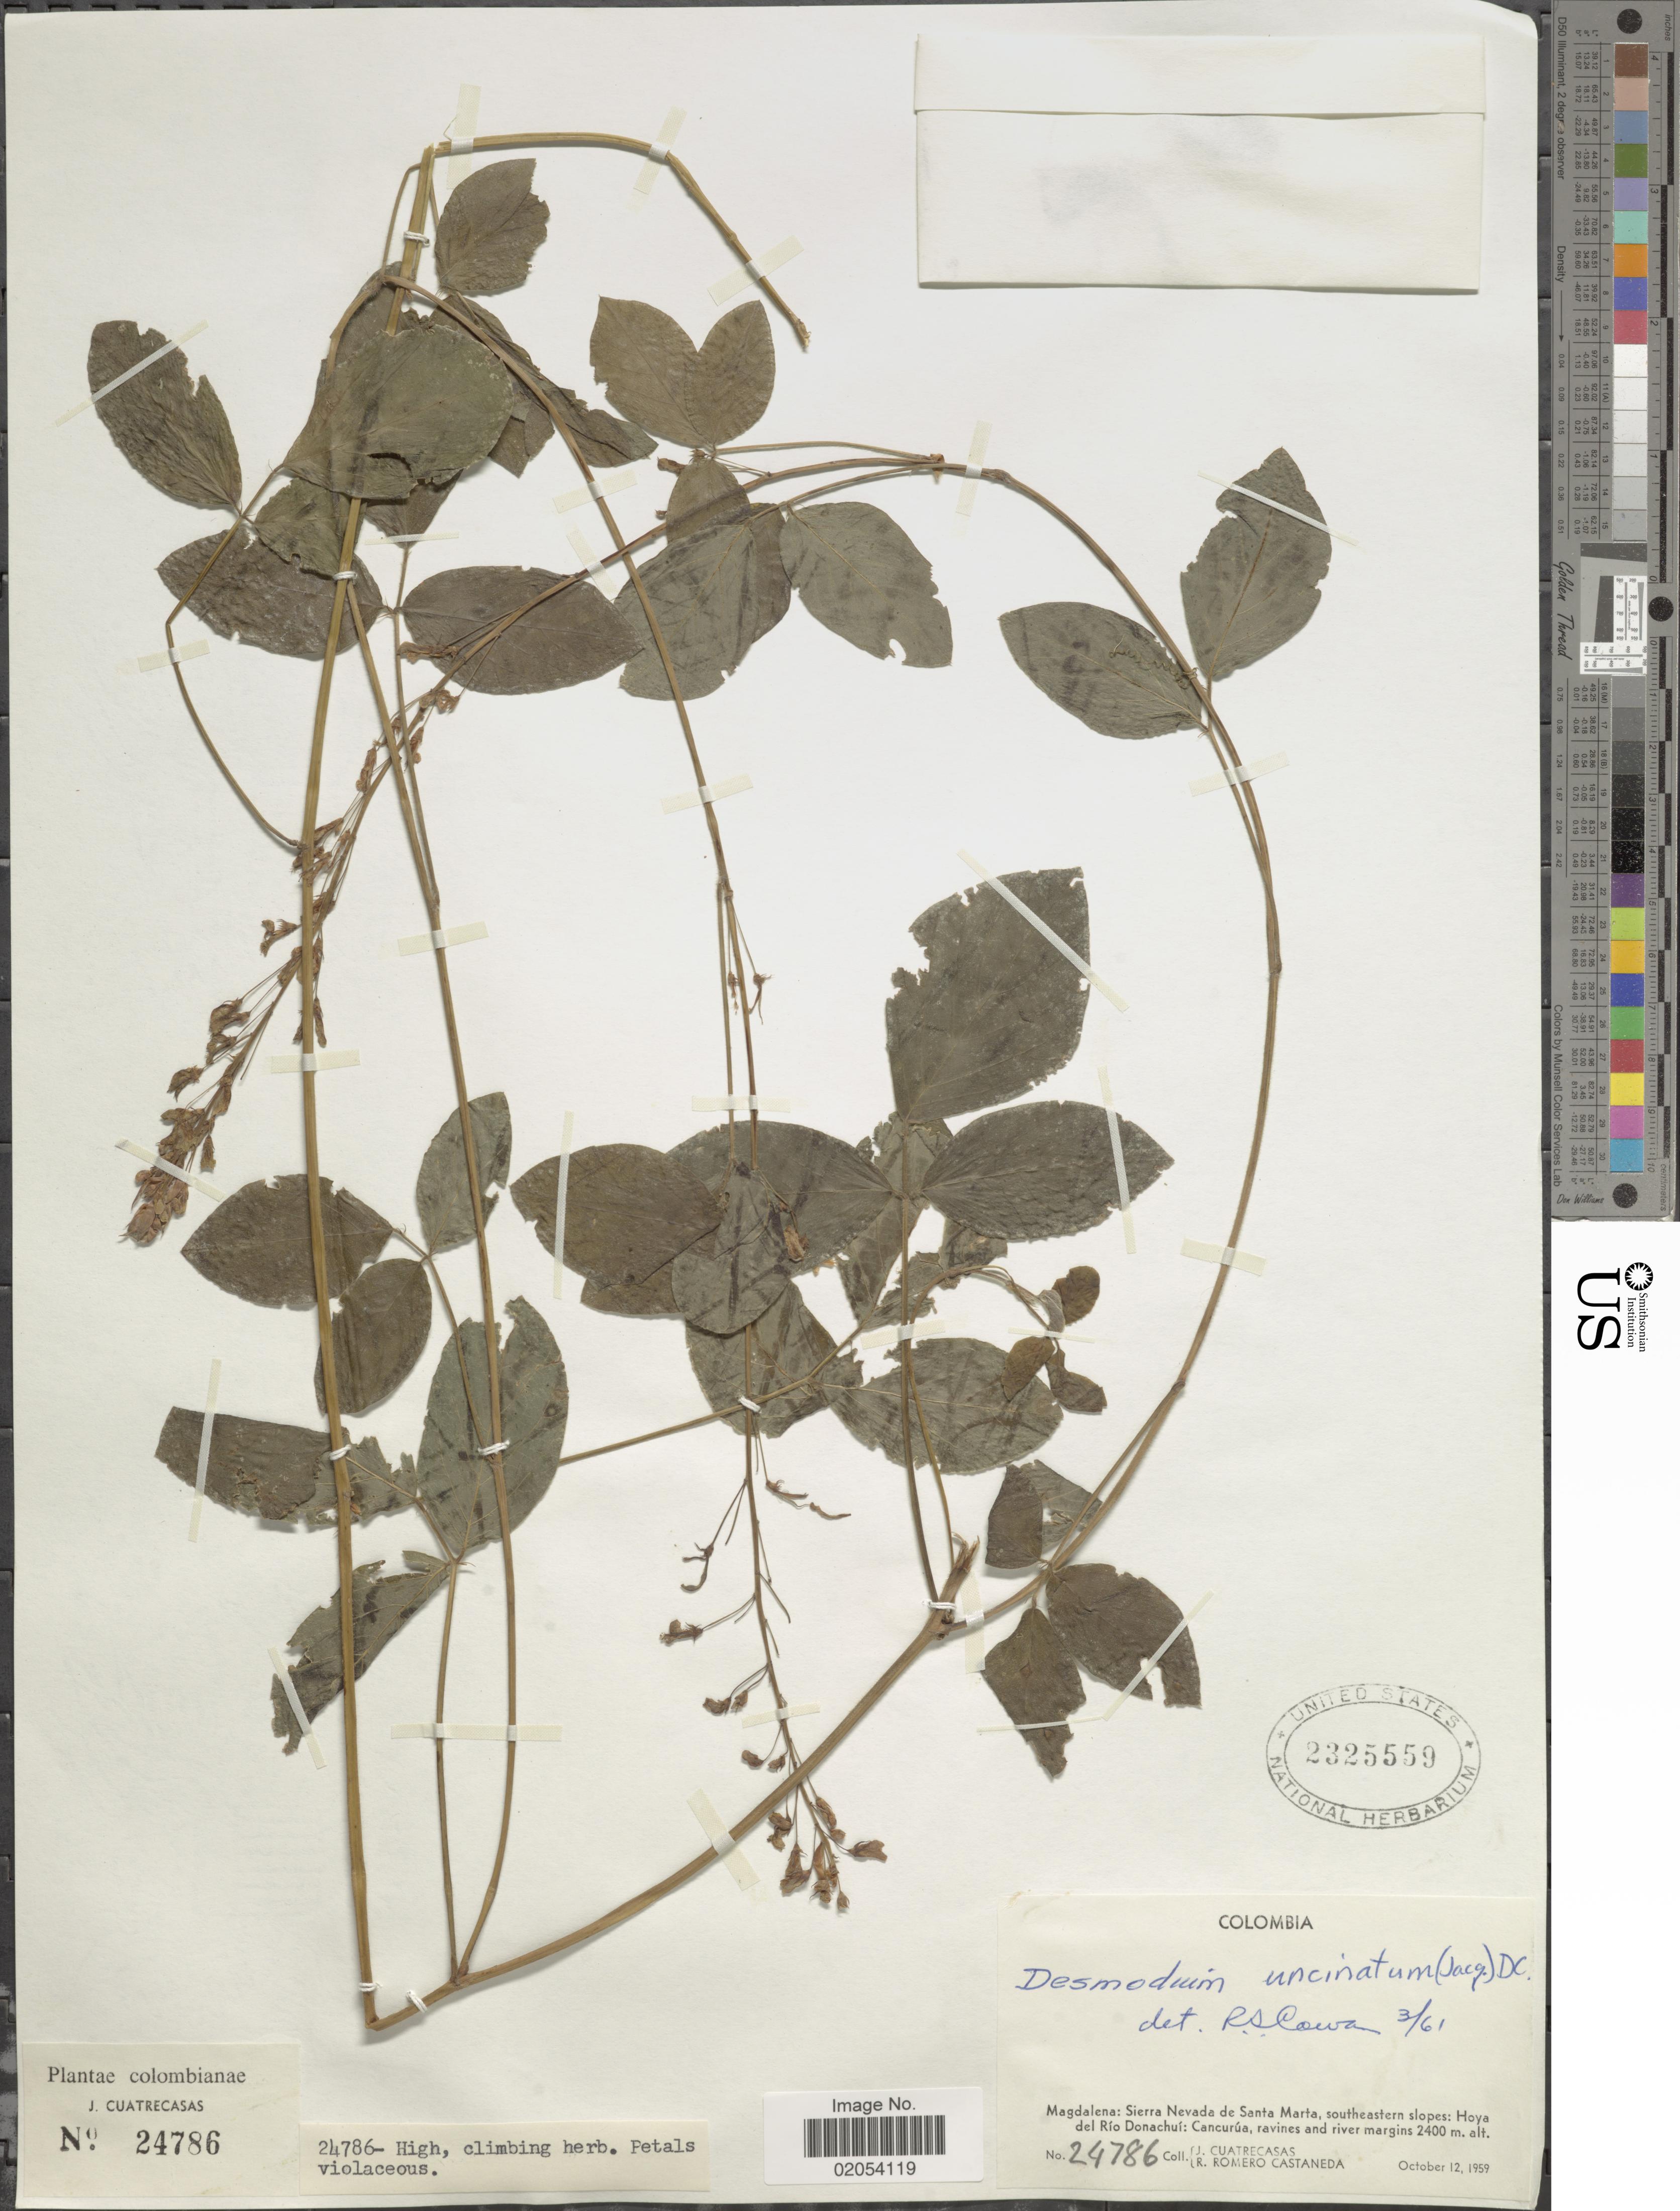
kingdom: Plantae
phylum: Tracheophyta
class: Magnoliopsida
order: Fabales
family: Fabaceae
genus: Desmodium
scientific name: Desmodium uncinatum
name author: (Jacq.) DC.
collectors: J. Cuatrecasas & R. Romero Castañeda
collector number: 24786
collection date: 1959-10-12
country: Colombia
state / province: Magdalena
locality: Sierra Nevada de Santa Marta, southeastern slopes: Hoya del Rio Donachui: Cancurua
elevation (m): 2400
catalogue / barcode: US 2325559